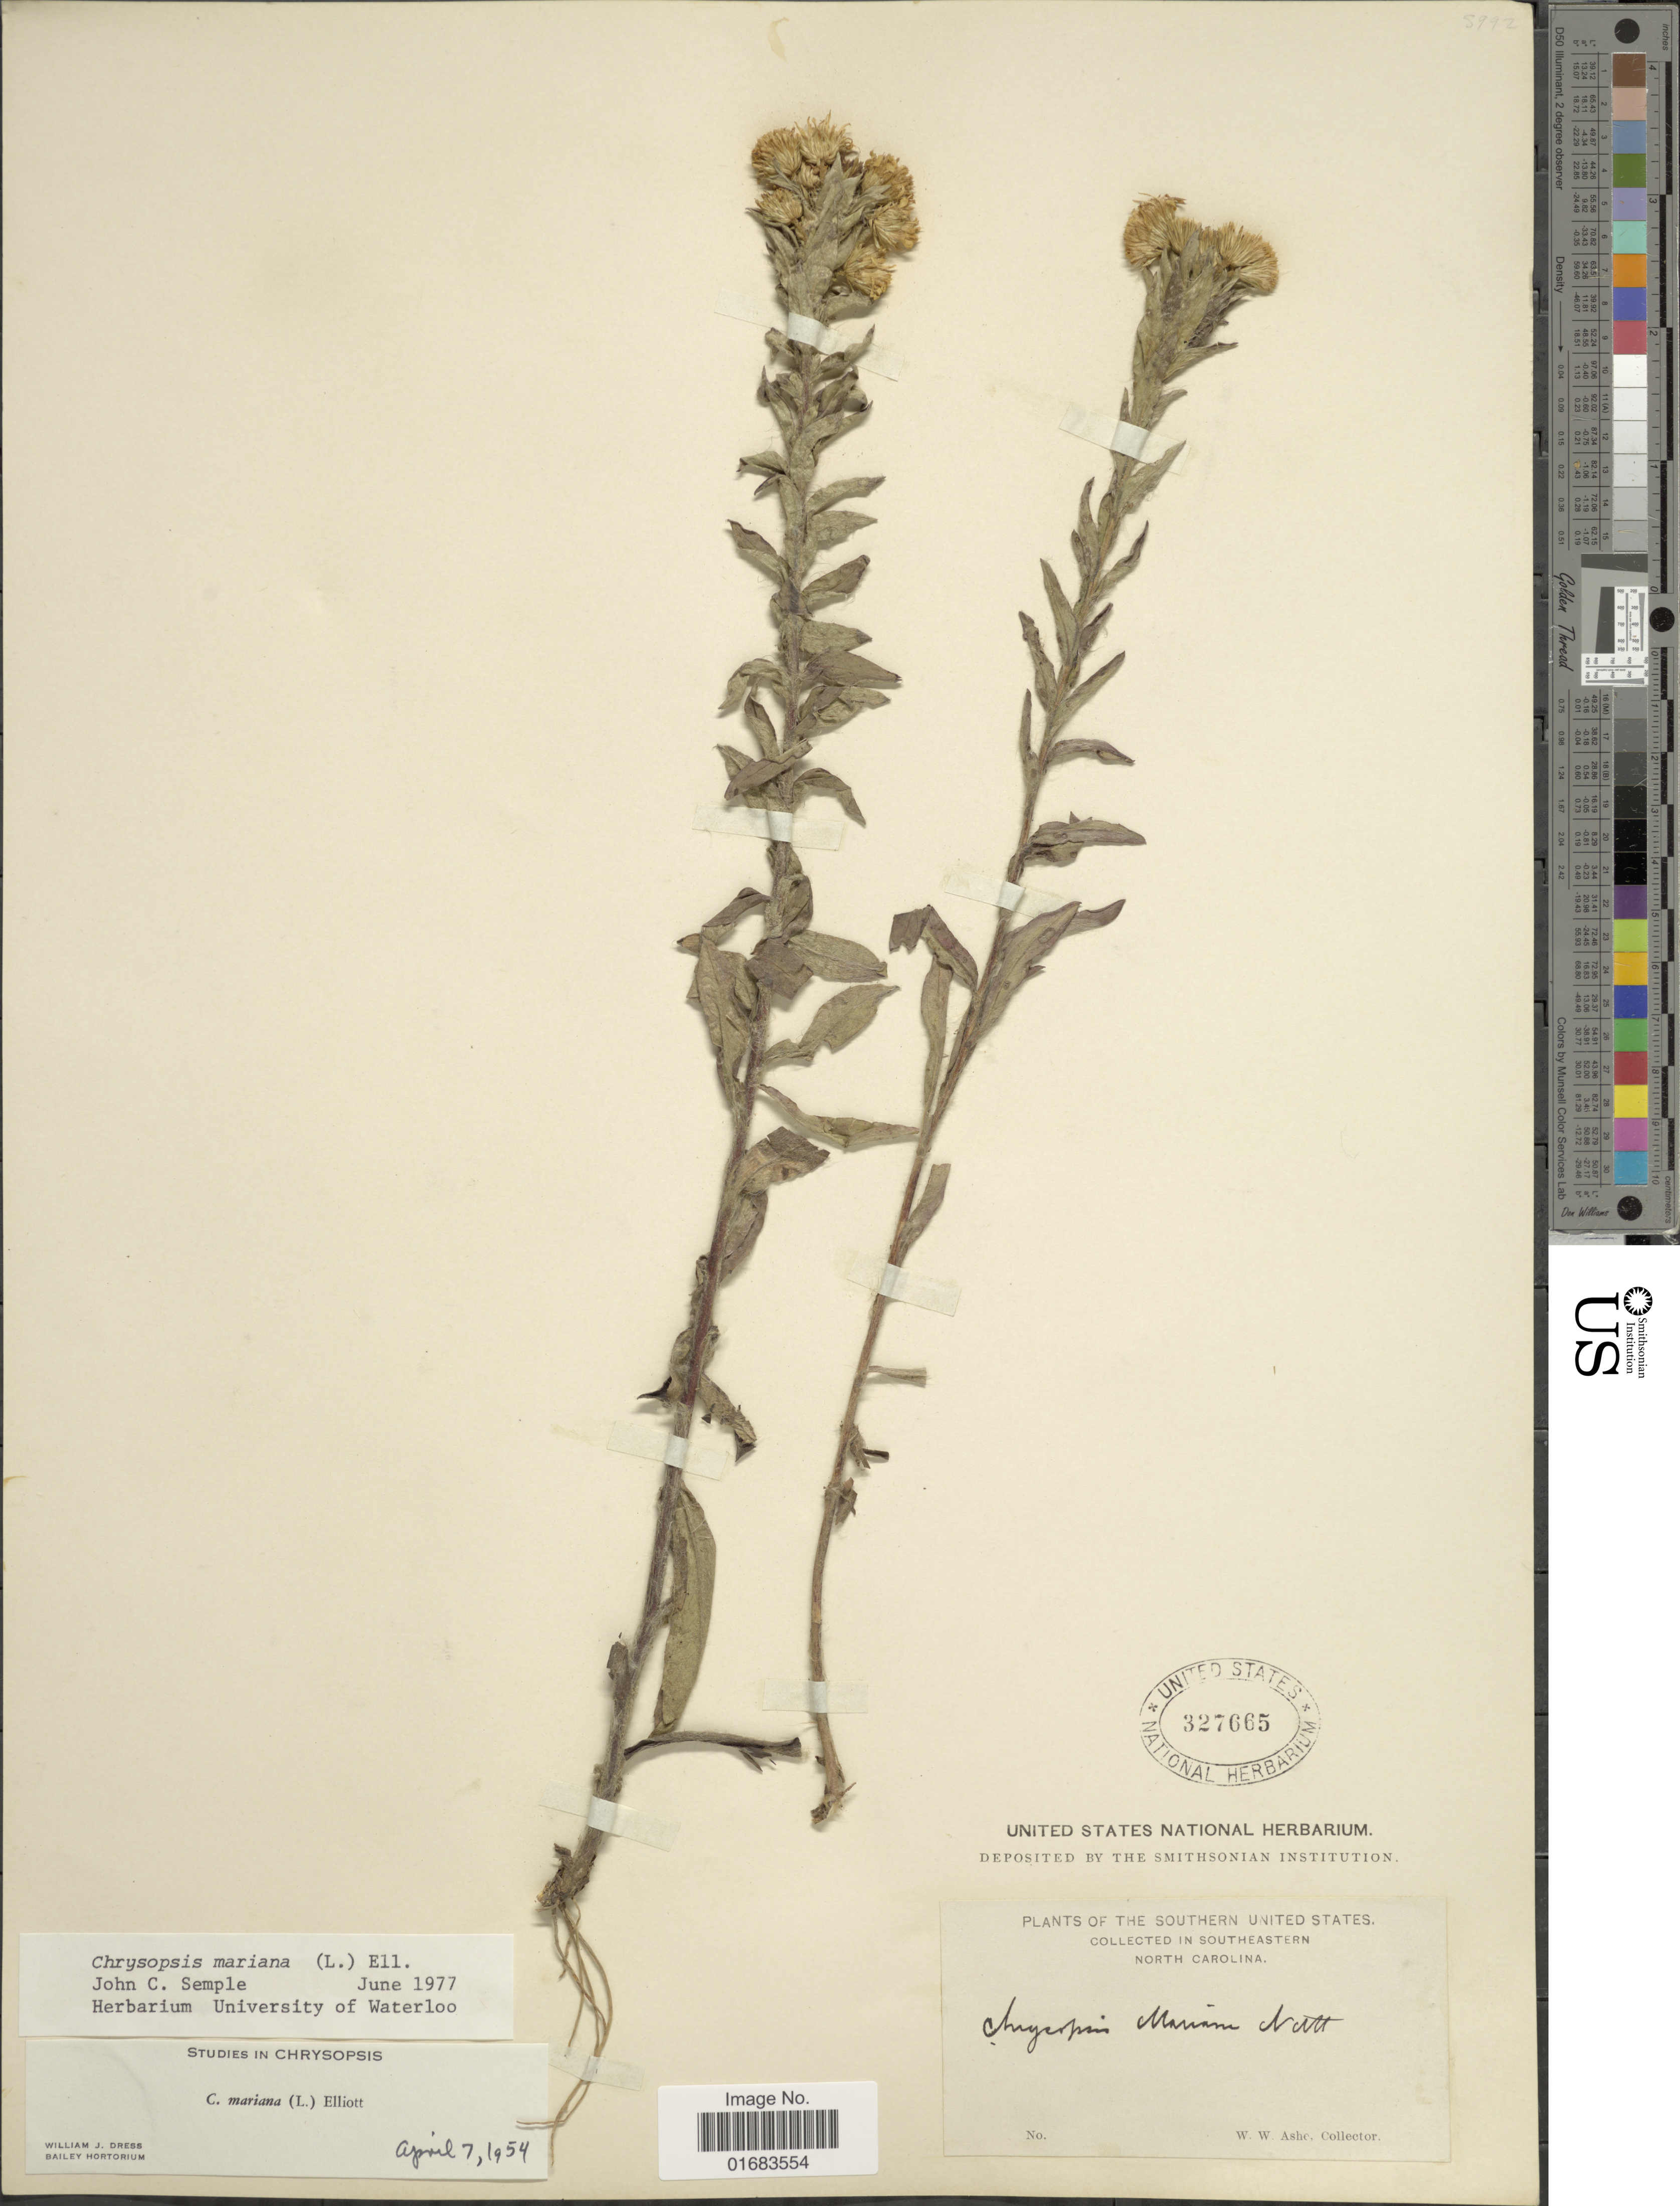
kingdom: Plantae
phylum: Tracheophyta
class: Magnoliopsida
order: Asterales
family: Asteraceae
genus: Chrysopsis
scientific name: Chrysopsis mariana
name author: (L.) Elliott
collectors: W. W. Ashe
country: United States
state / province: North Carolina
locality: The Southern United States, in Southeastern North Carolina.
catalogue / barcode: US 327665